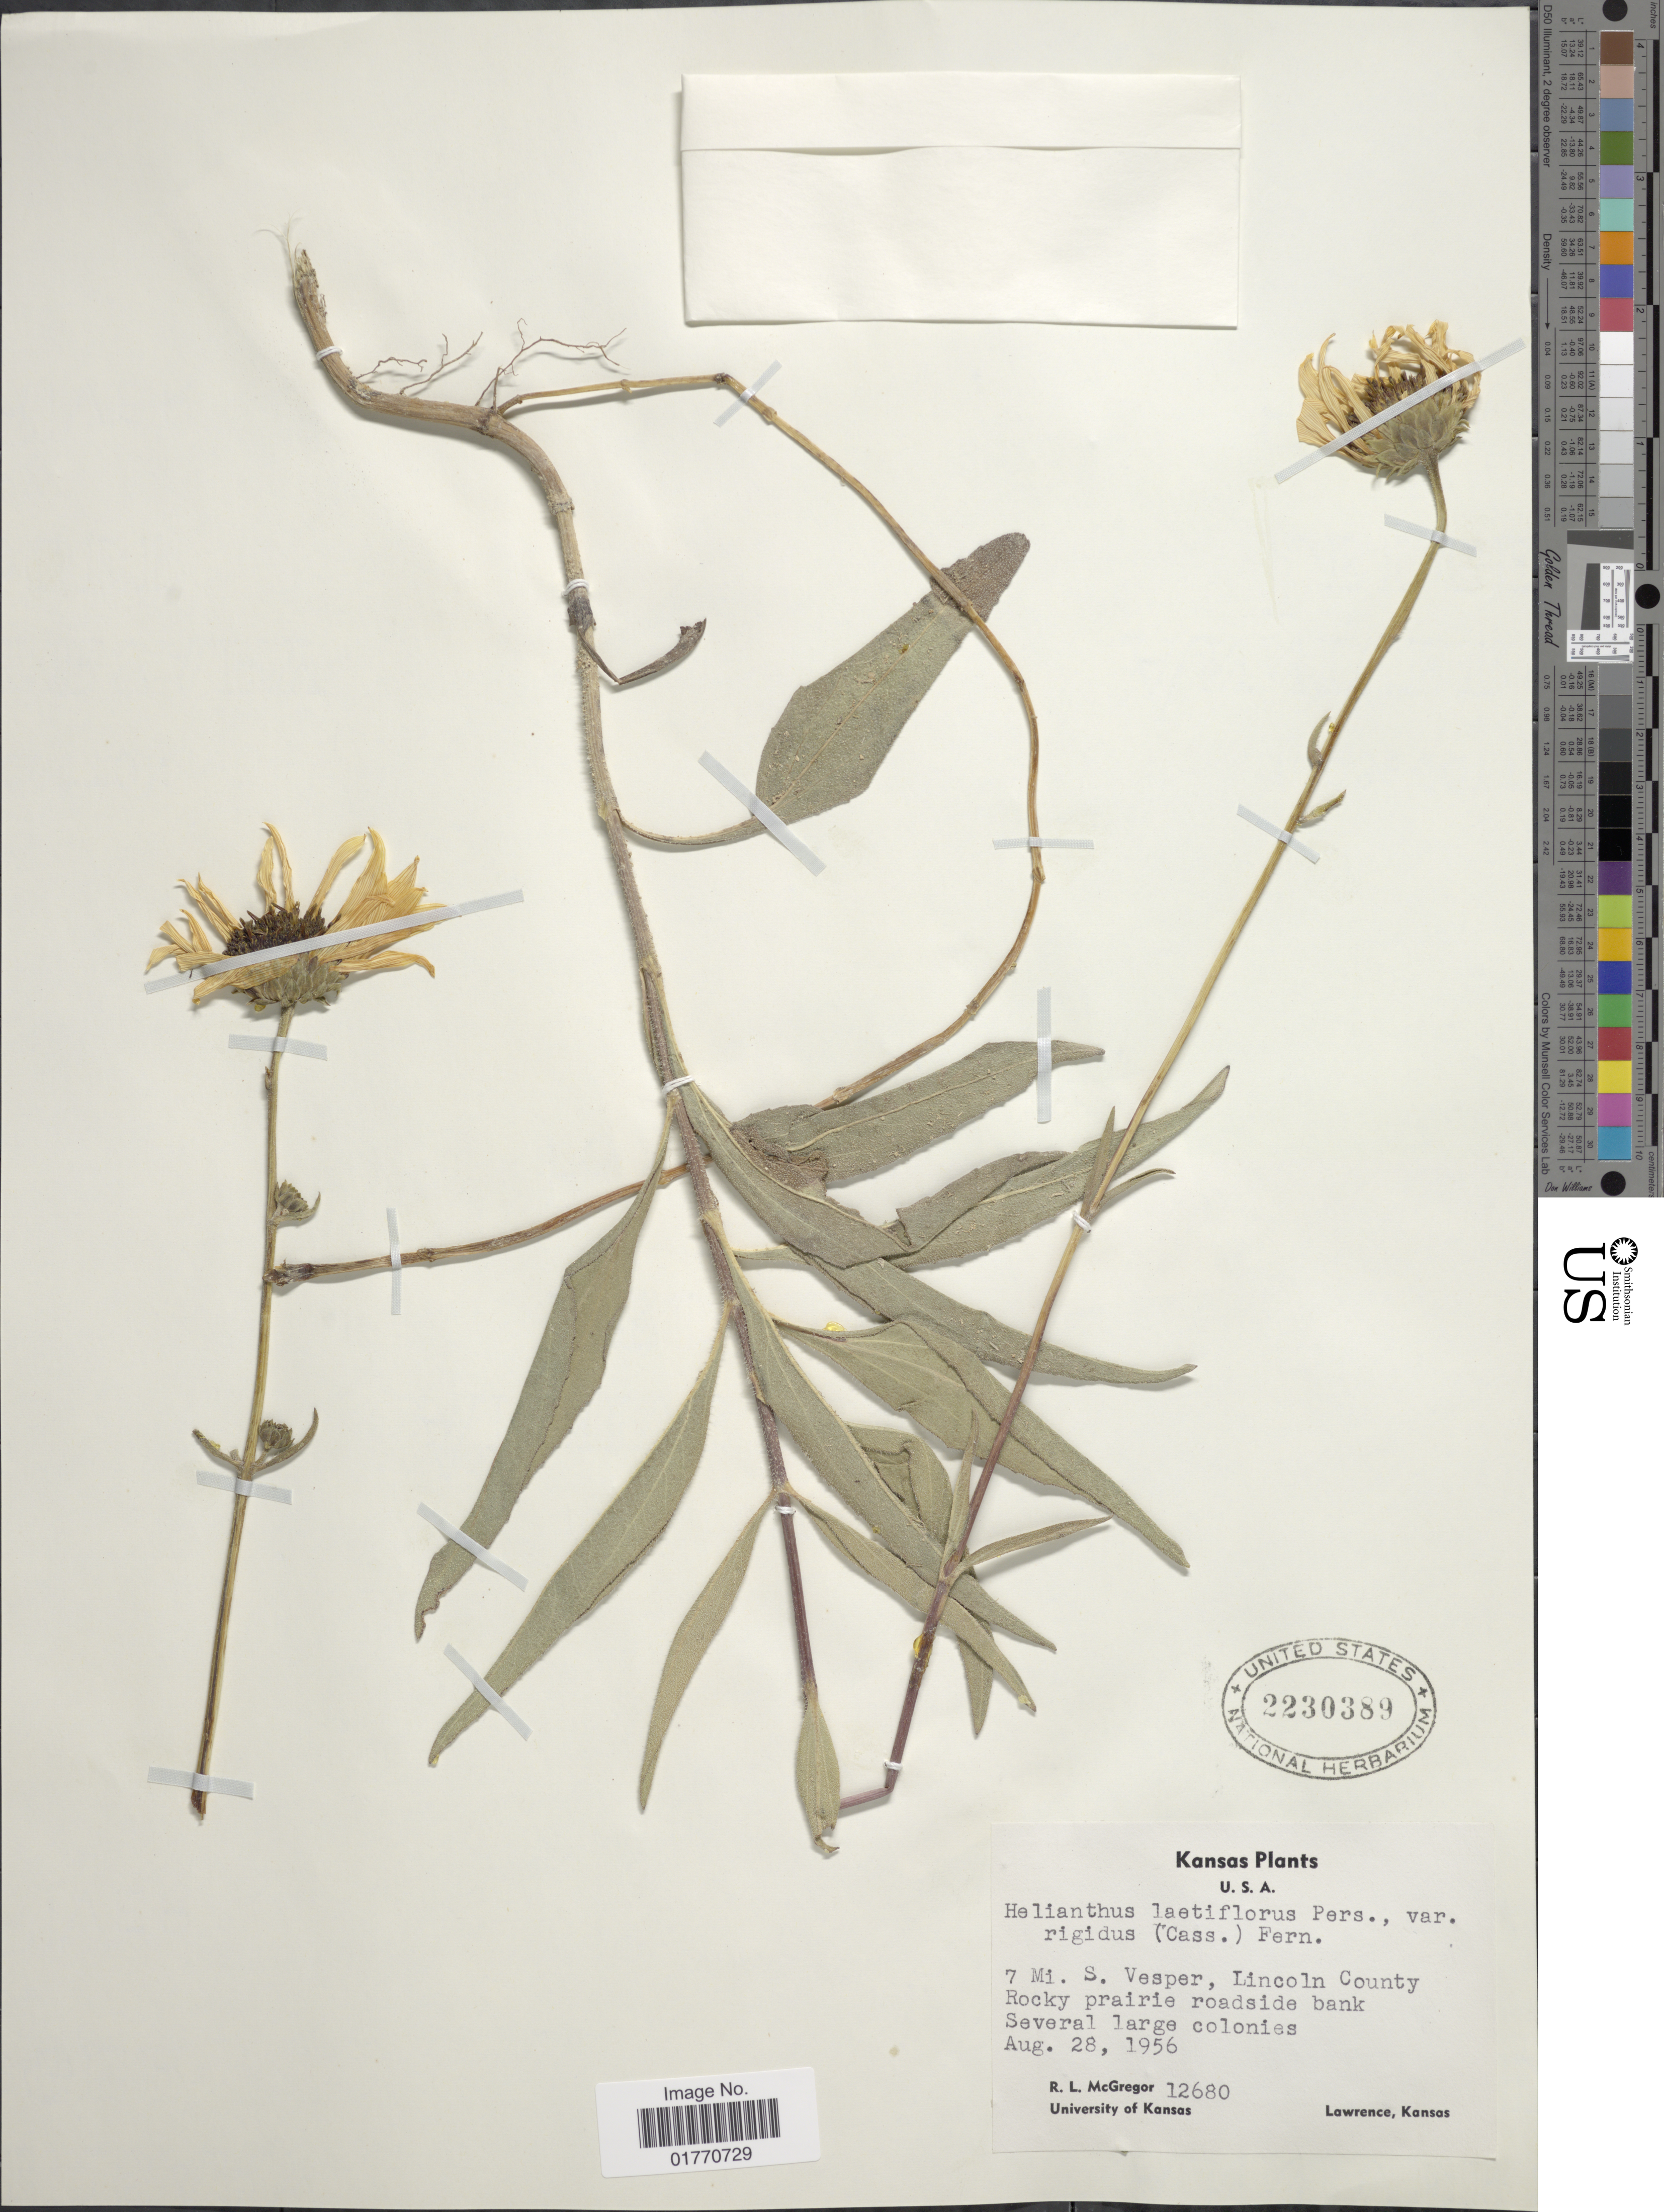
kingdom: Plantae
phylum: Tracheophyta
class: Magnoliopsida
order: Asterales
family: Asteraceae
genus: Helianthus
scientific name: Helianthus laetiflorus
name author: Pers.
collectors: R. McGregor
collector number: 12680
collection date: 1956-08-28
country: United States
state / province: Kansas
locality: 7 Mi. S. Vesper, Lincoln County Rocky prairie roadside bank.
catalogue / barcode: US 2230389